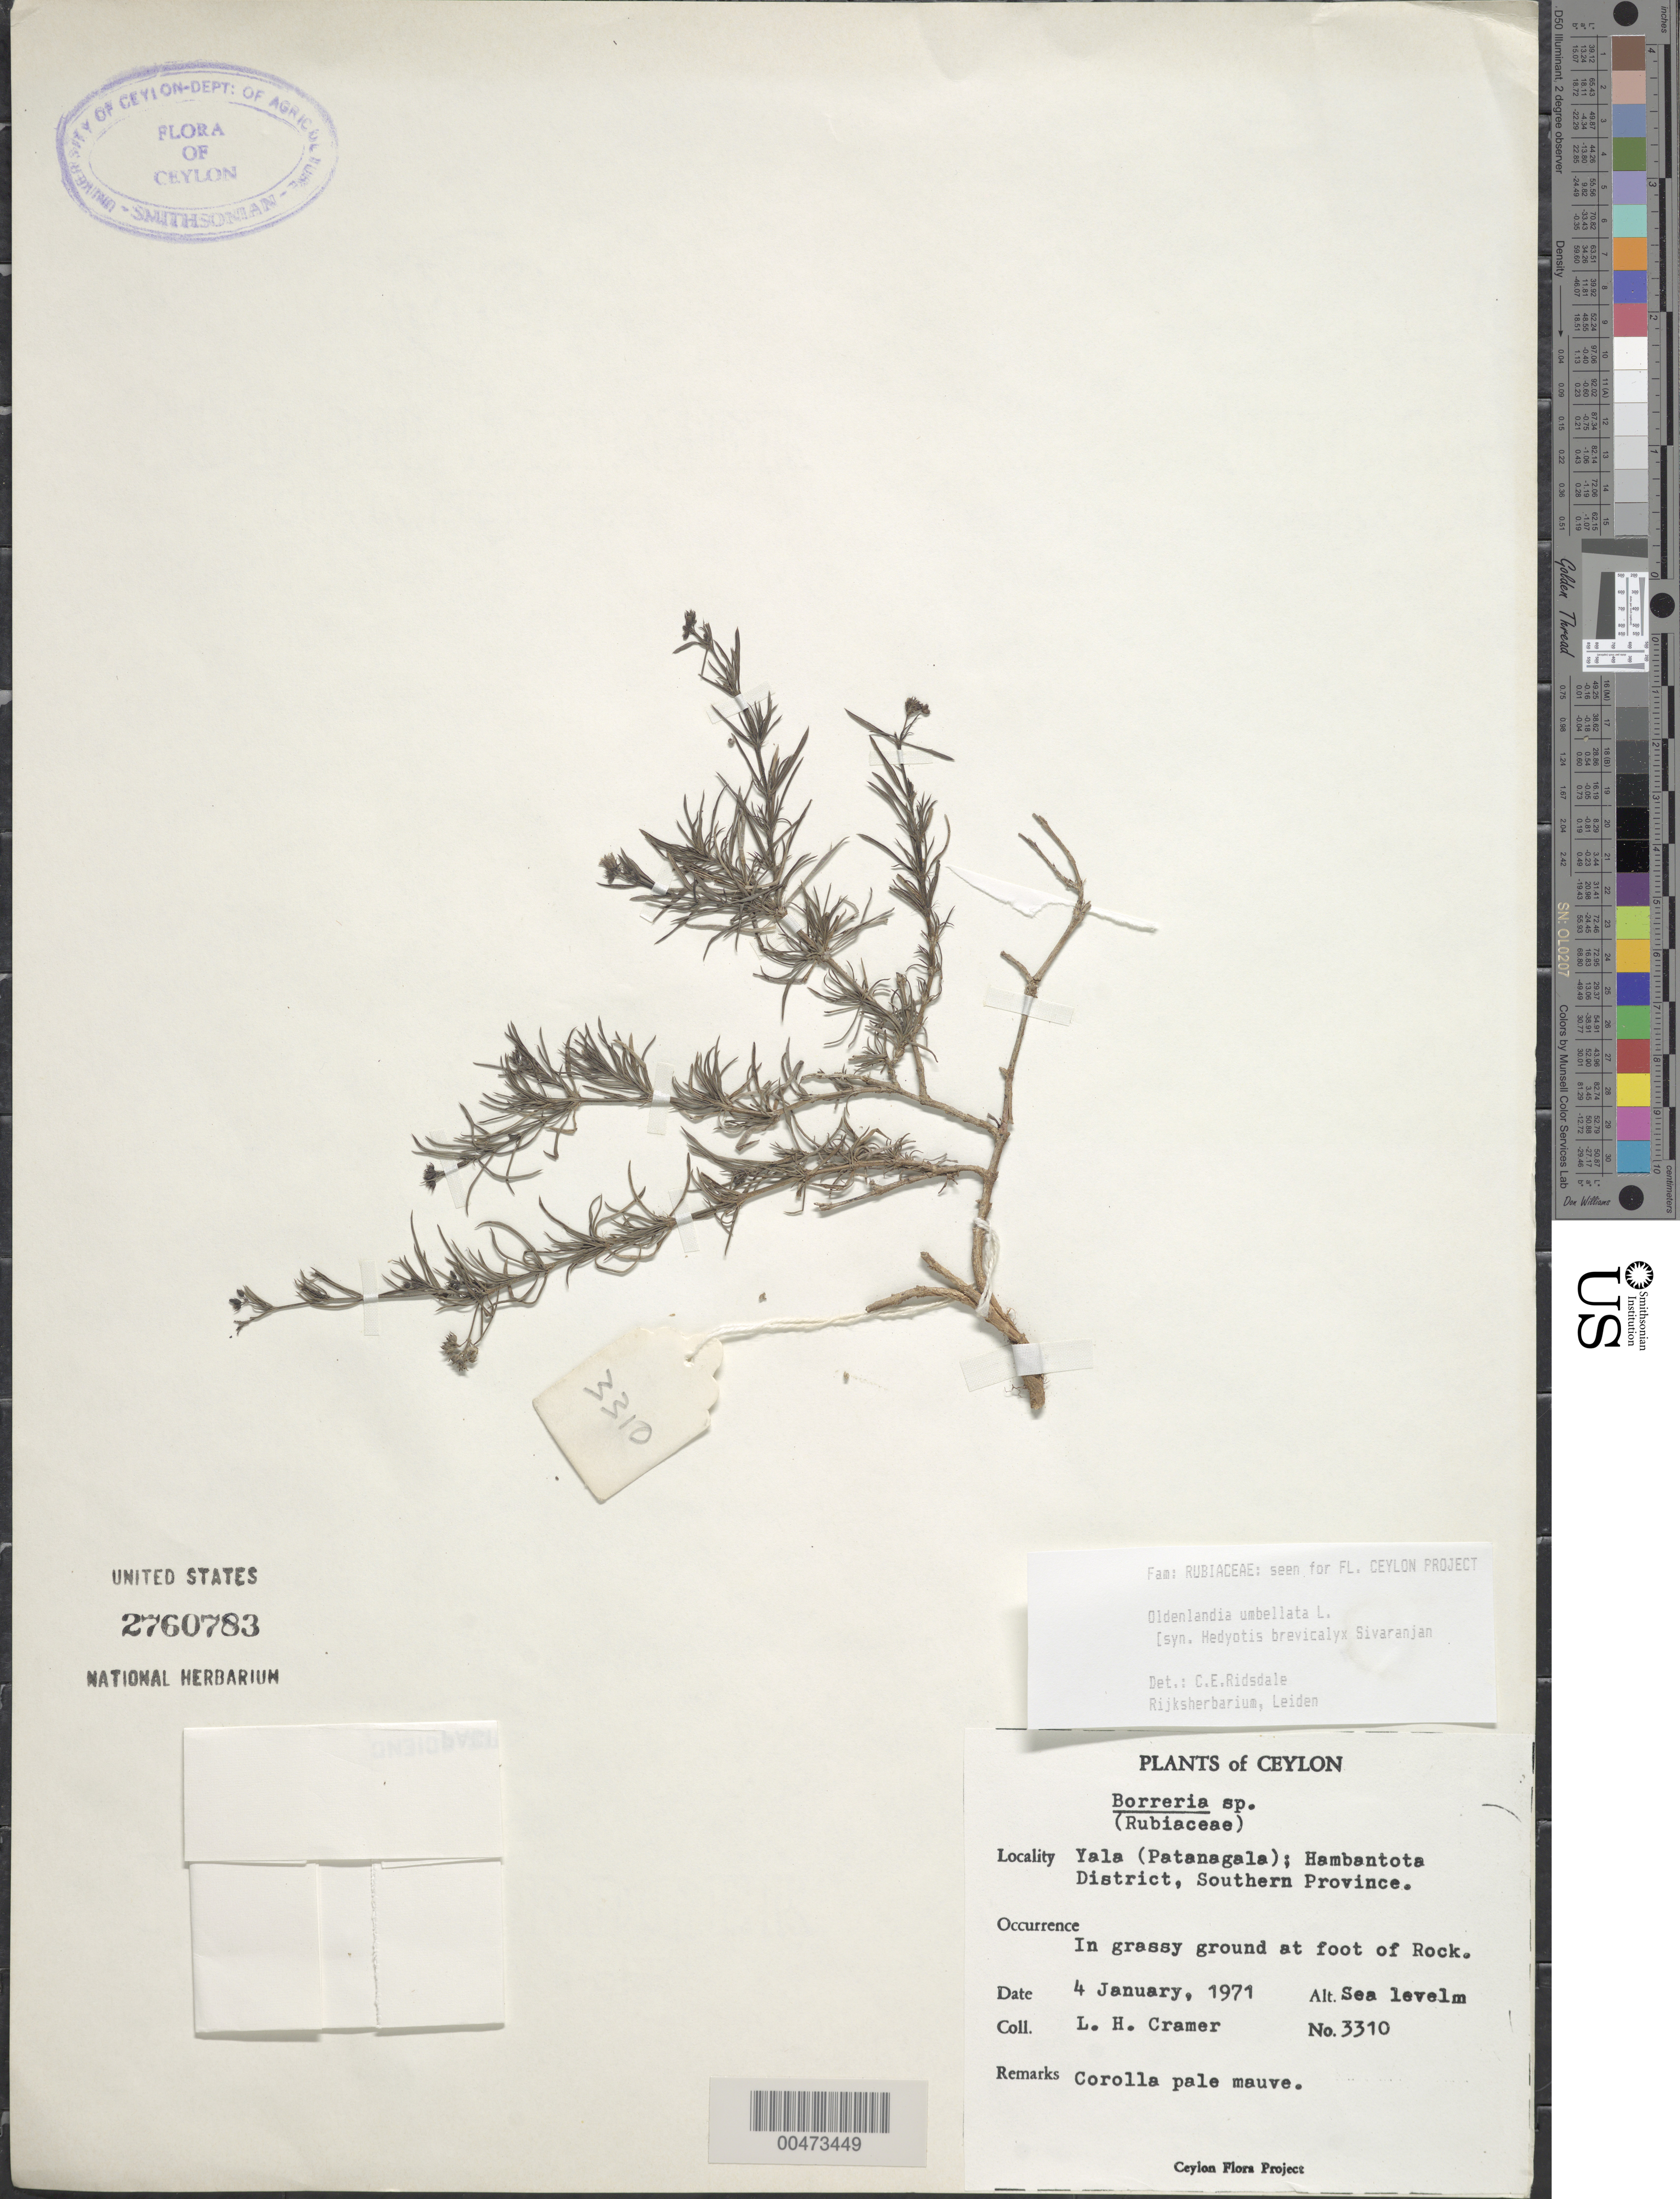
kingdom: Plantae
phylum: Tracheophyta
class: Magnoliopsida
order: Gentianales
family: Rubiaceae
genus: Oldenlandia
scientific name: Oldenlandia umbellata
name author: L.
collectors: L. H. Cramer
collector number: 3310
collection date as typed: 04 Jan 1971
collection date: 1971-01-04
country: Sri Lanka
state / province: Southern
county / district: Hambantota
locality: Yala (Patanagala)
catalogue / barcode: US 2760783